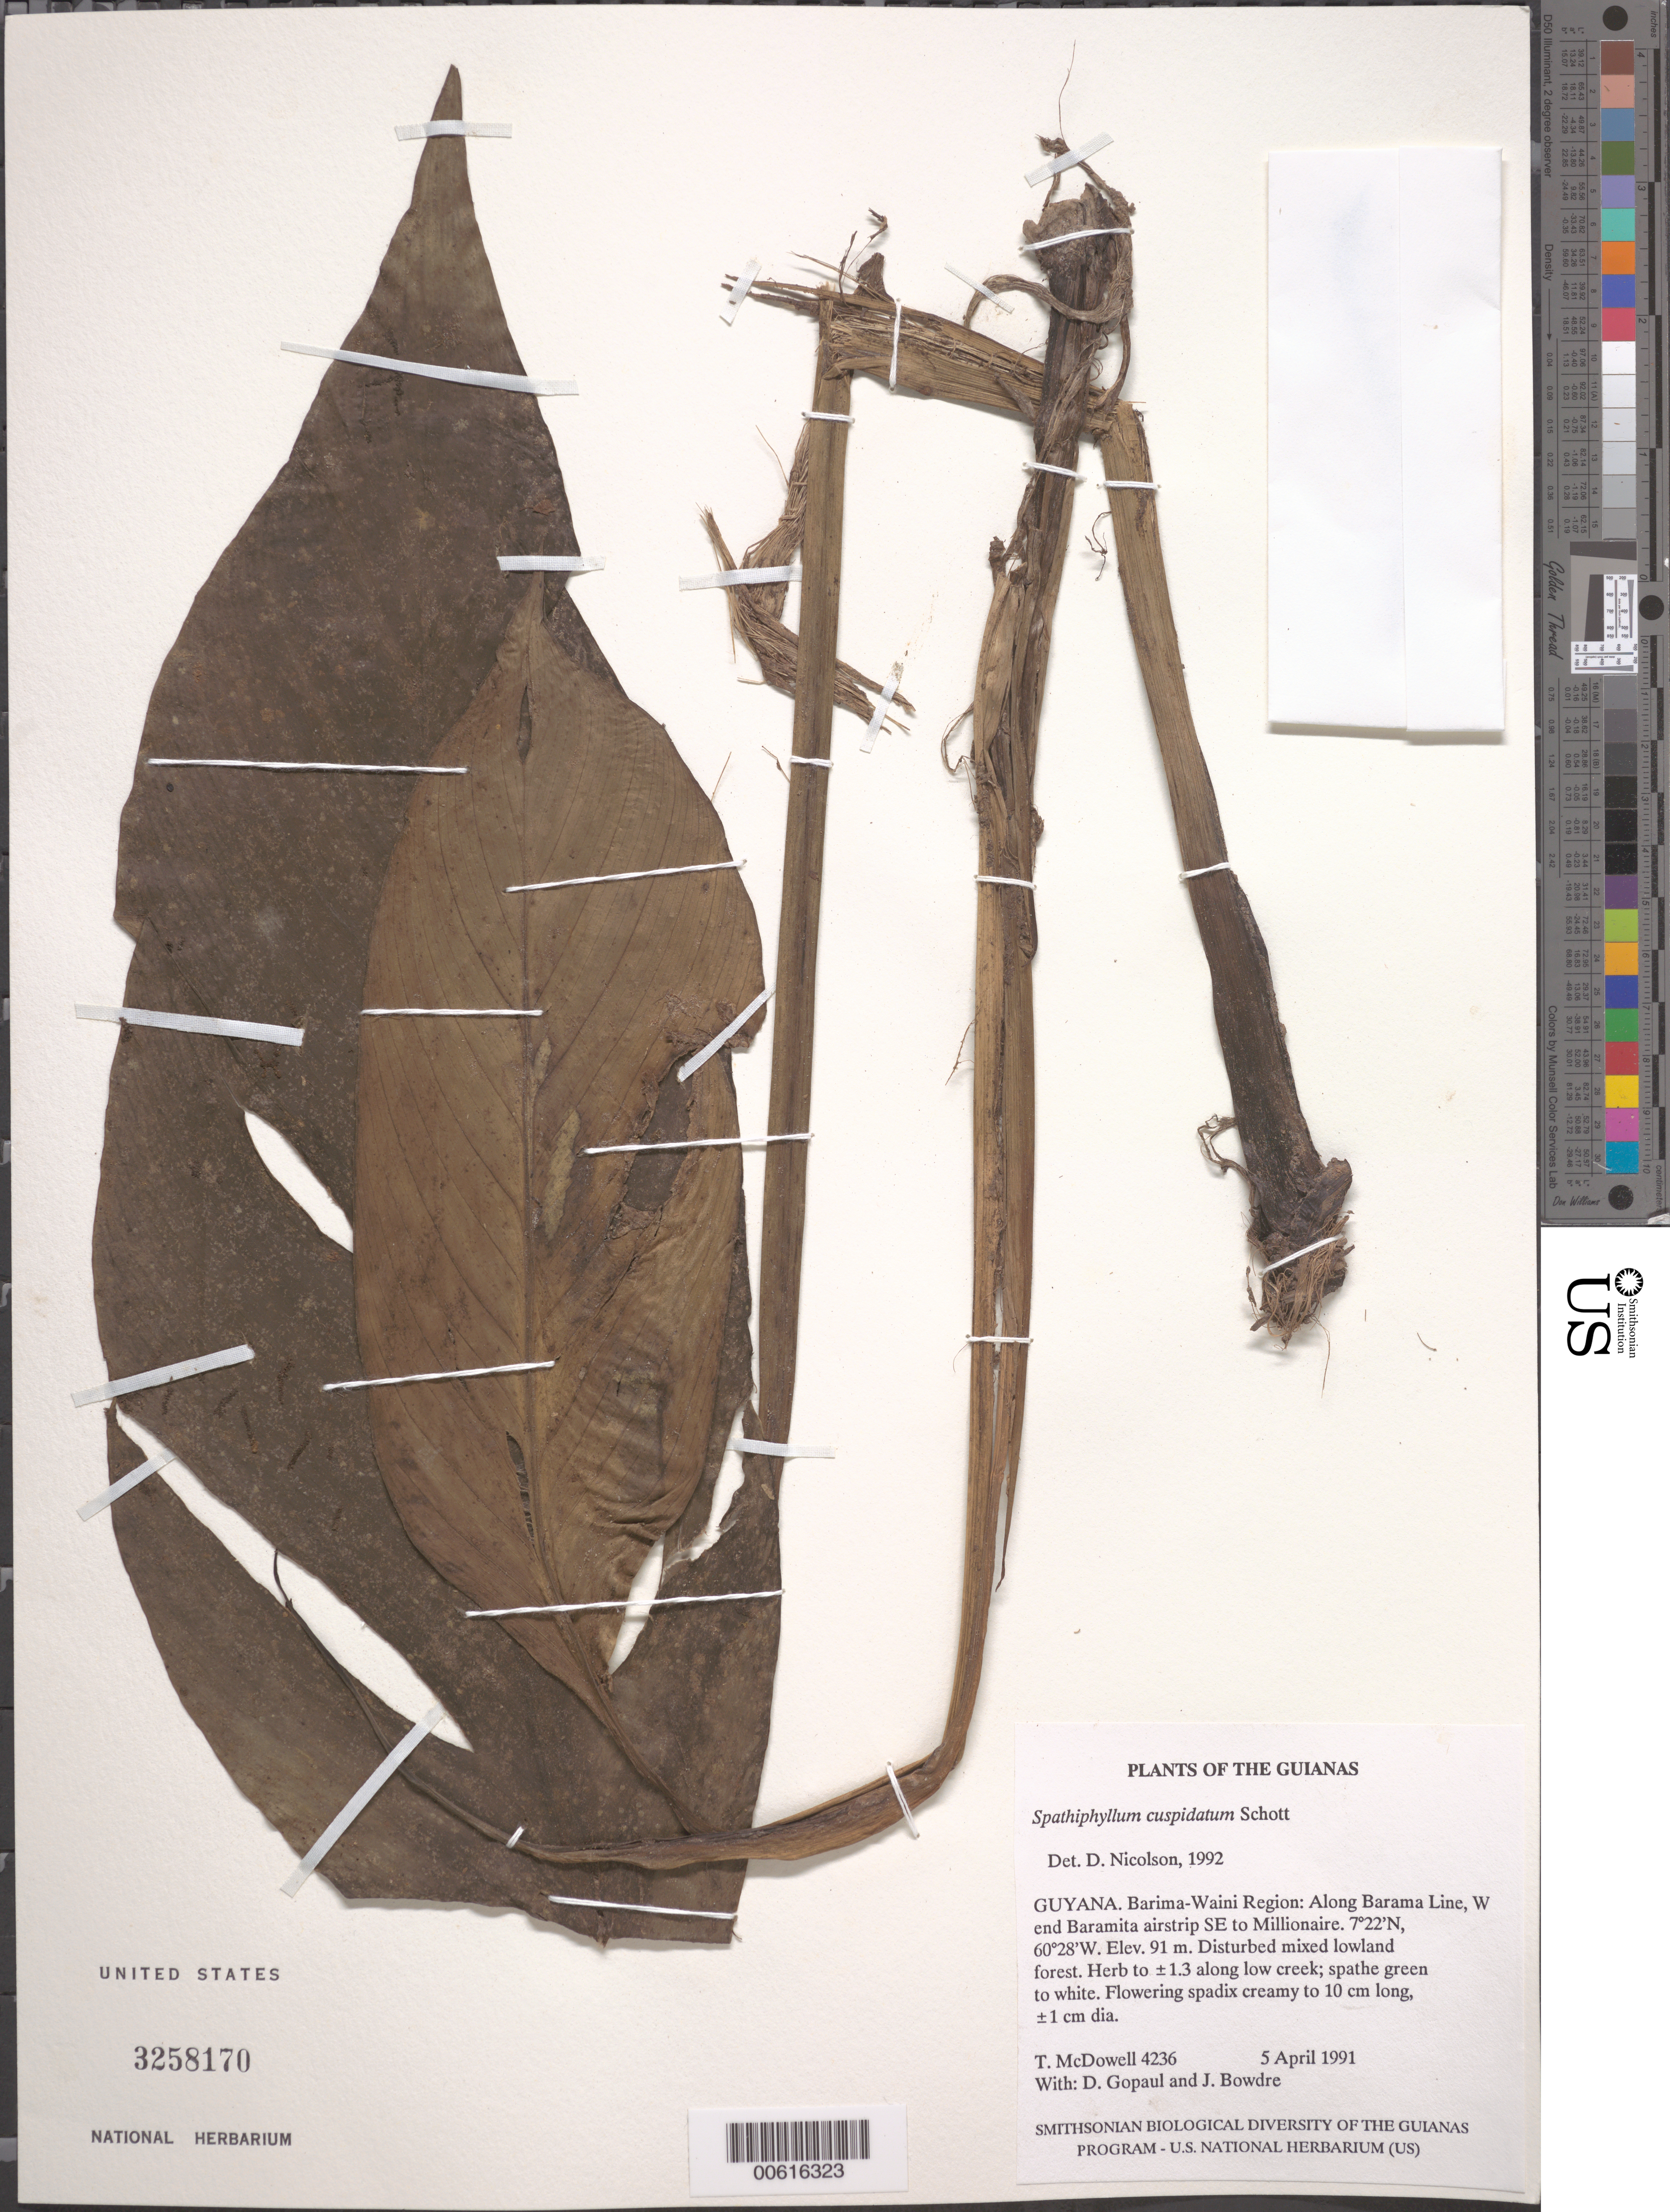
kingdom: Plantae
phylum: Tracheophyta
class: Liliopsida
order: Alismatales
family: Araceae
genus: Spathiphyllum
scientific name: Spathiphyllum cuspidatum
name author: Schott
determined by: Nicolson, Dan H.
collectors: T. McDowell, D. Gopaul & J. Bowdre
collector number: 4236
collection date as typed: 5 April 1991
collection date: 1991-04-05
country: Guyana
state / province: Barima-Waini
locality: Along Barama Line, W end Baramita airstrip SE to Millionaire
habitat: Disturbed mixed lowland forest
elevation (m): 91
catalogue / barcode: US 3258170